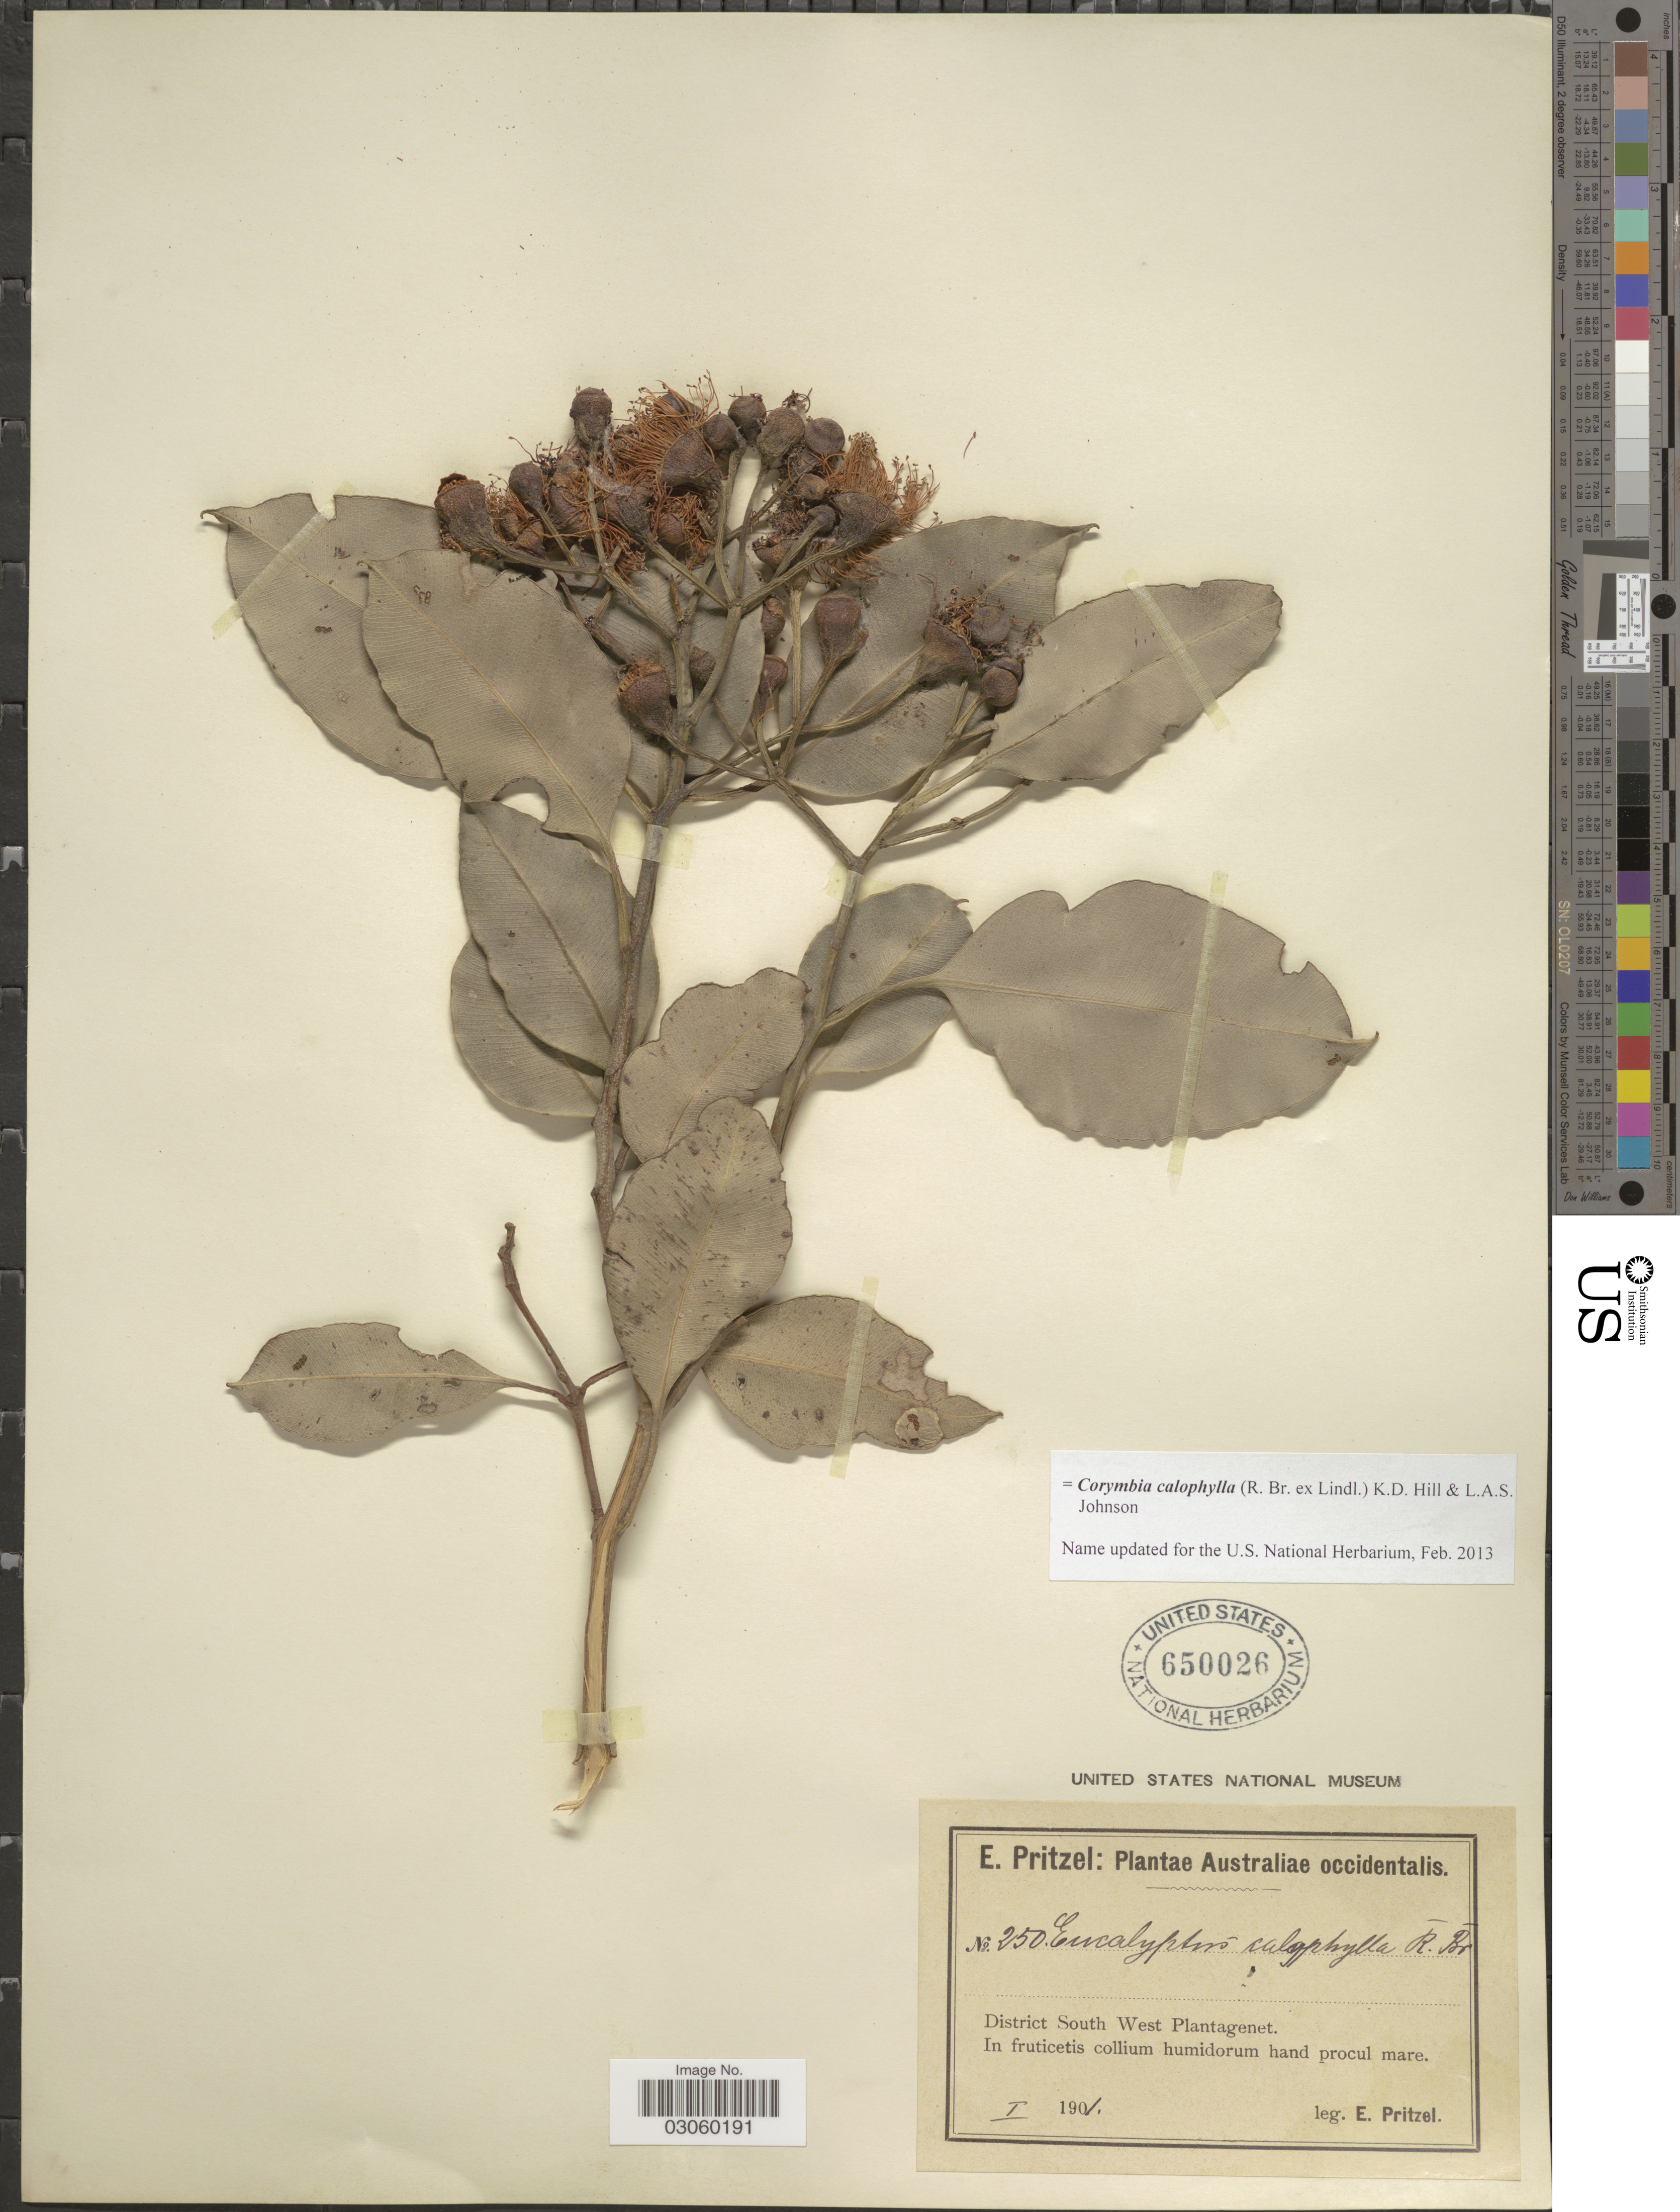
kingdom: Plantae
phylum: Tracheophyta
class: Magnoliopsida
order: Myrtales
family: Myrtaceae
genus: Corymbia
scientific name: Corymbia calophylla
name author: (Lindl.) K.D. Hill & L.A.S. Johnson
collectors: E. G. Pritzel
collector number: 250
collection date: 1901-01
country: Australia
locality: Australiae occidentalis. District South West Plantagenet.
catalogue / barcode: US 650026